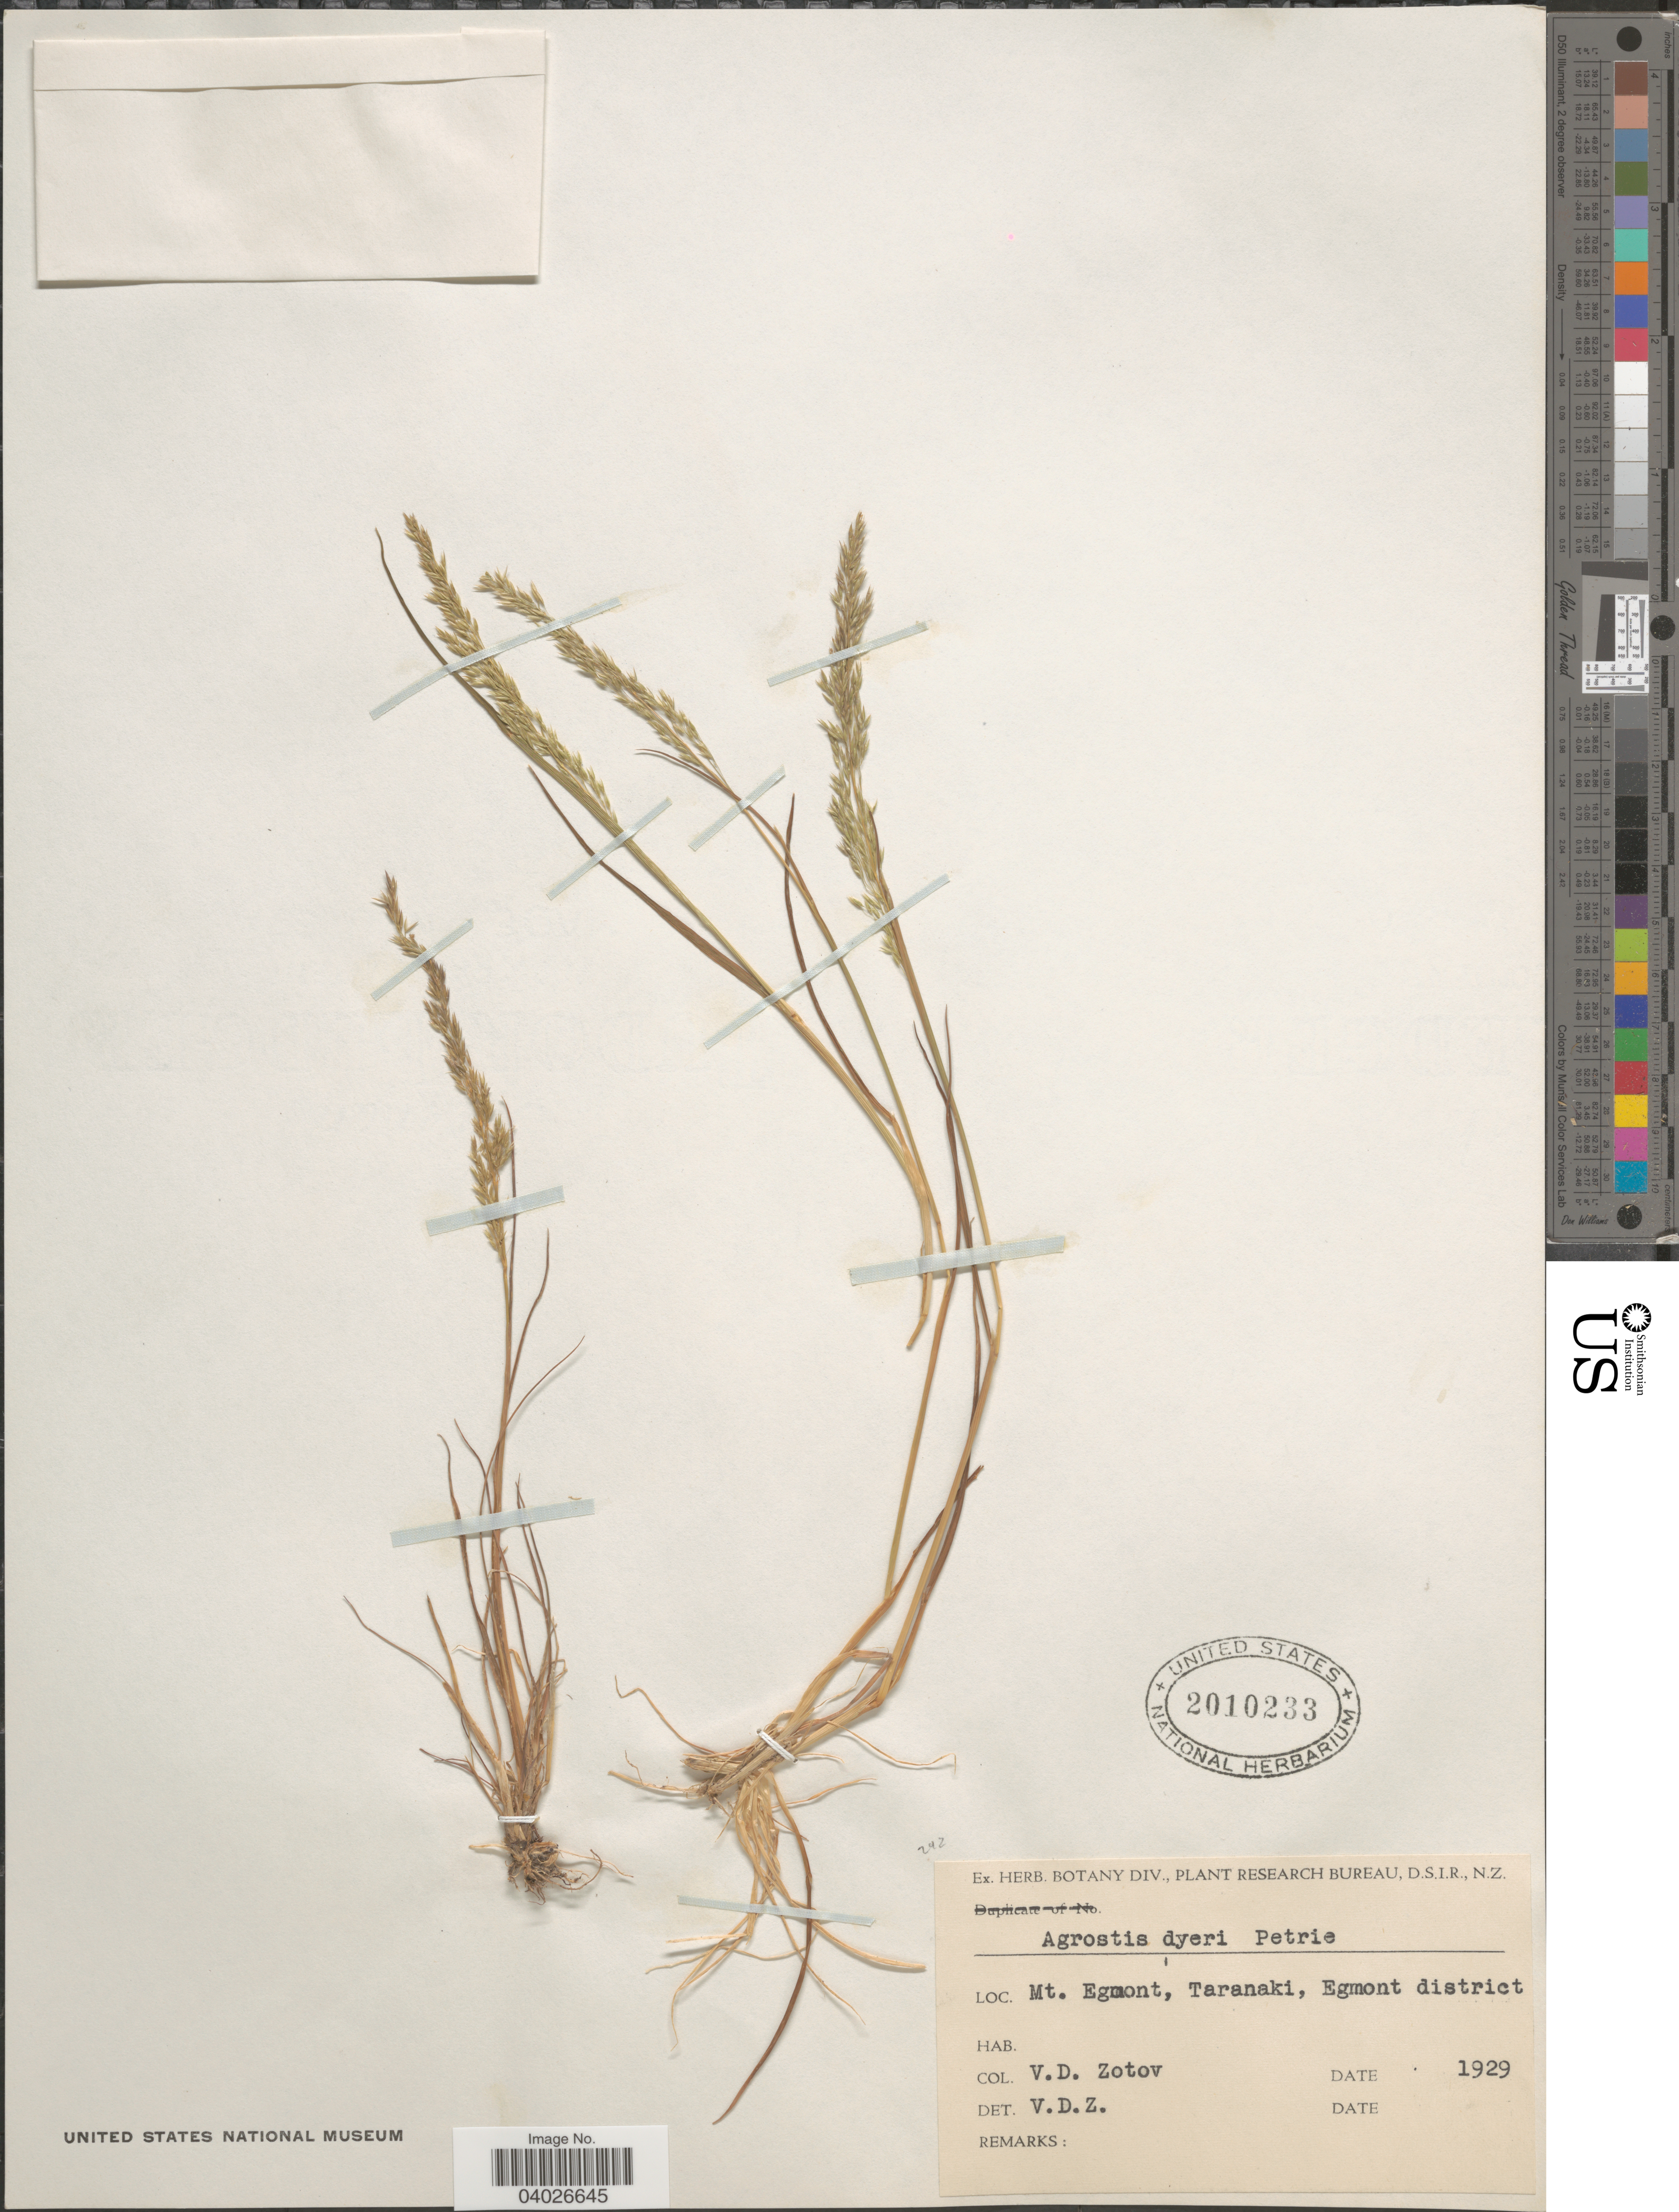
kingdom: Plantae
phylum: Tracheophyta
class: Liliopsida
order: Poales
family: Poaceae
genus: Agrostis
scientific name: Agrostis dyeri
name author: Petrie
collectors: V. Zotov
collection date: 1929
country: New Zealand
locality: Mt. Egmont, Taranaki, Egmont district.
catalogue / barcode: US 2010233